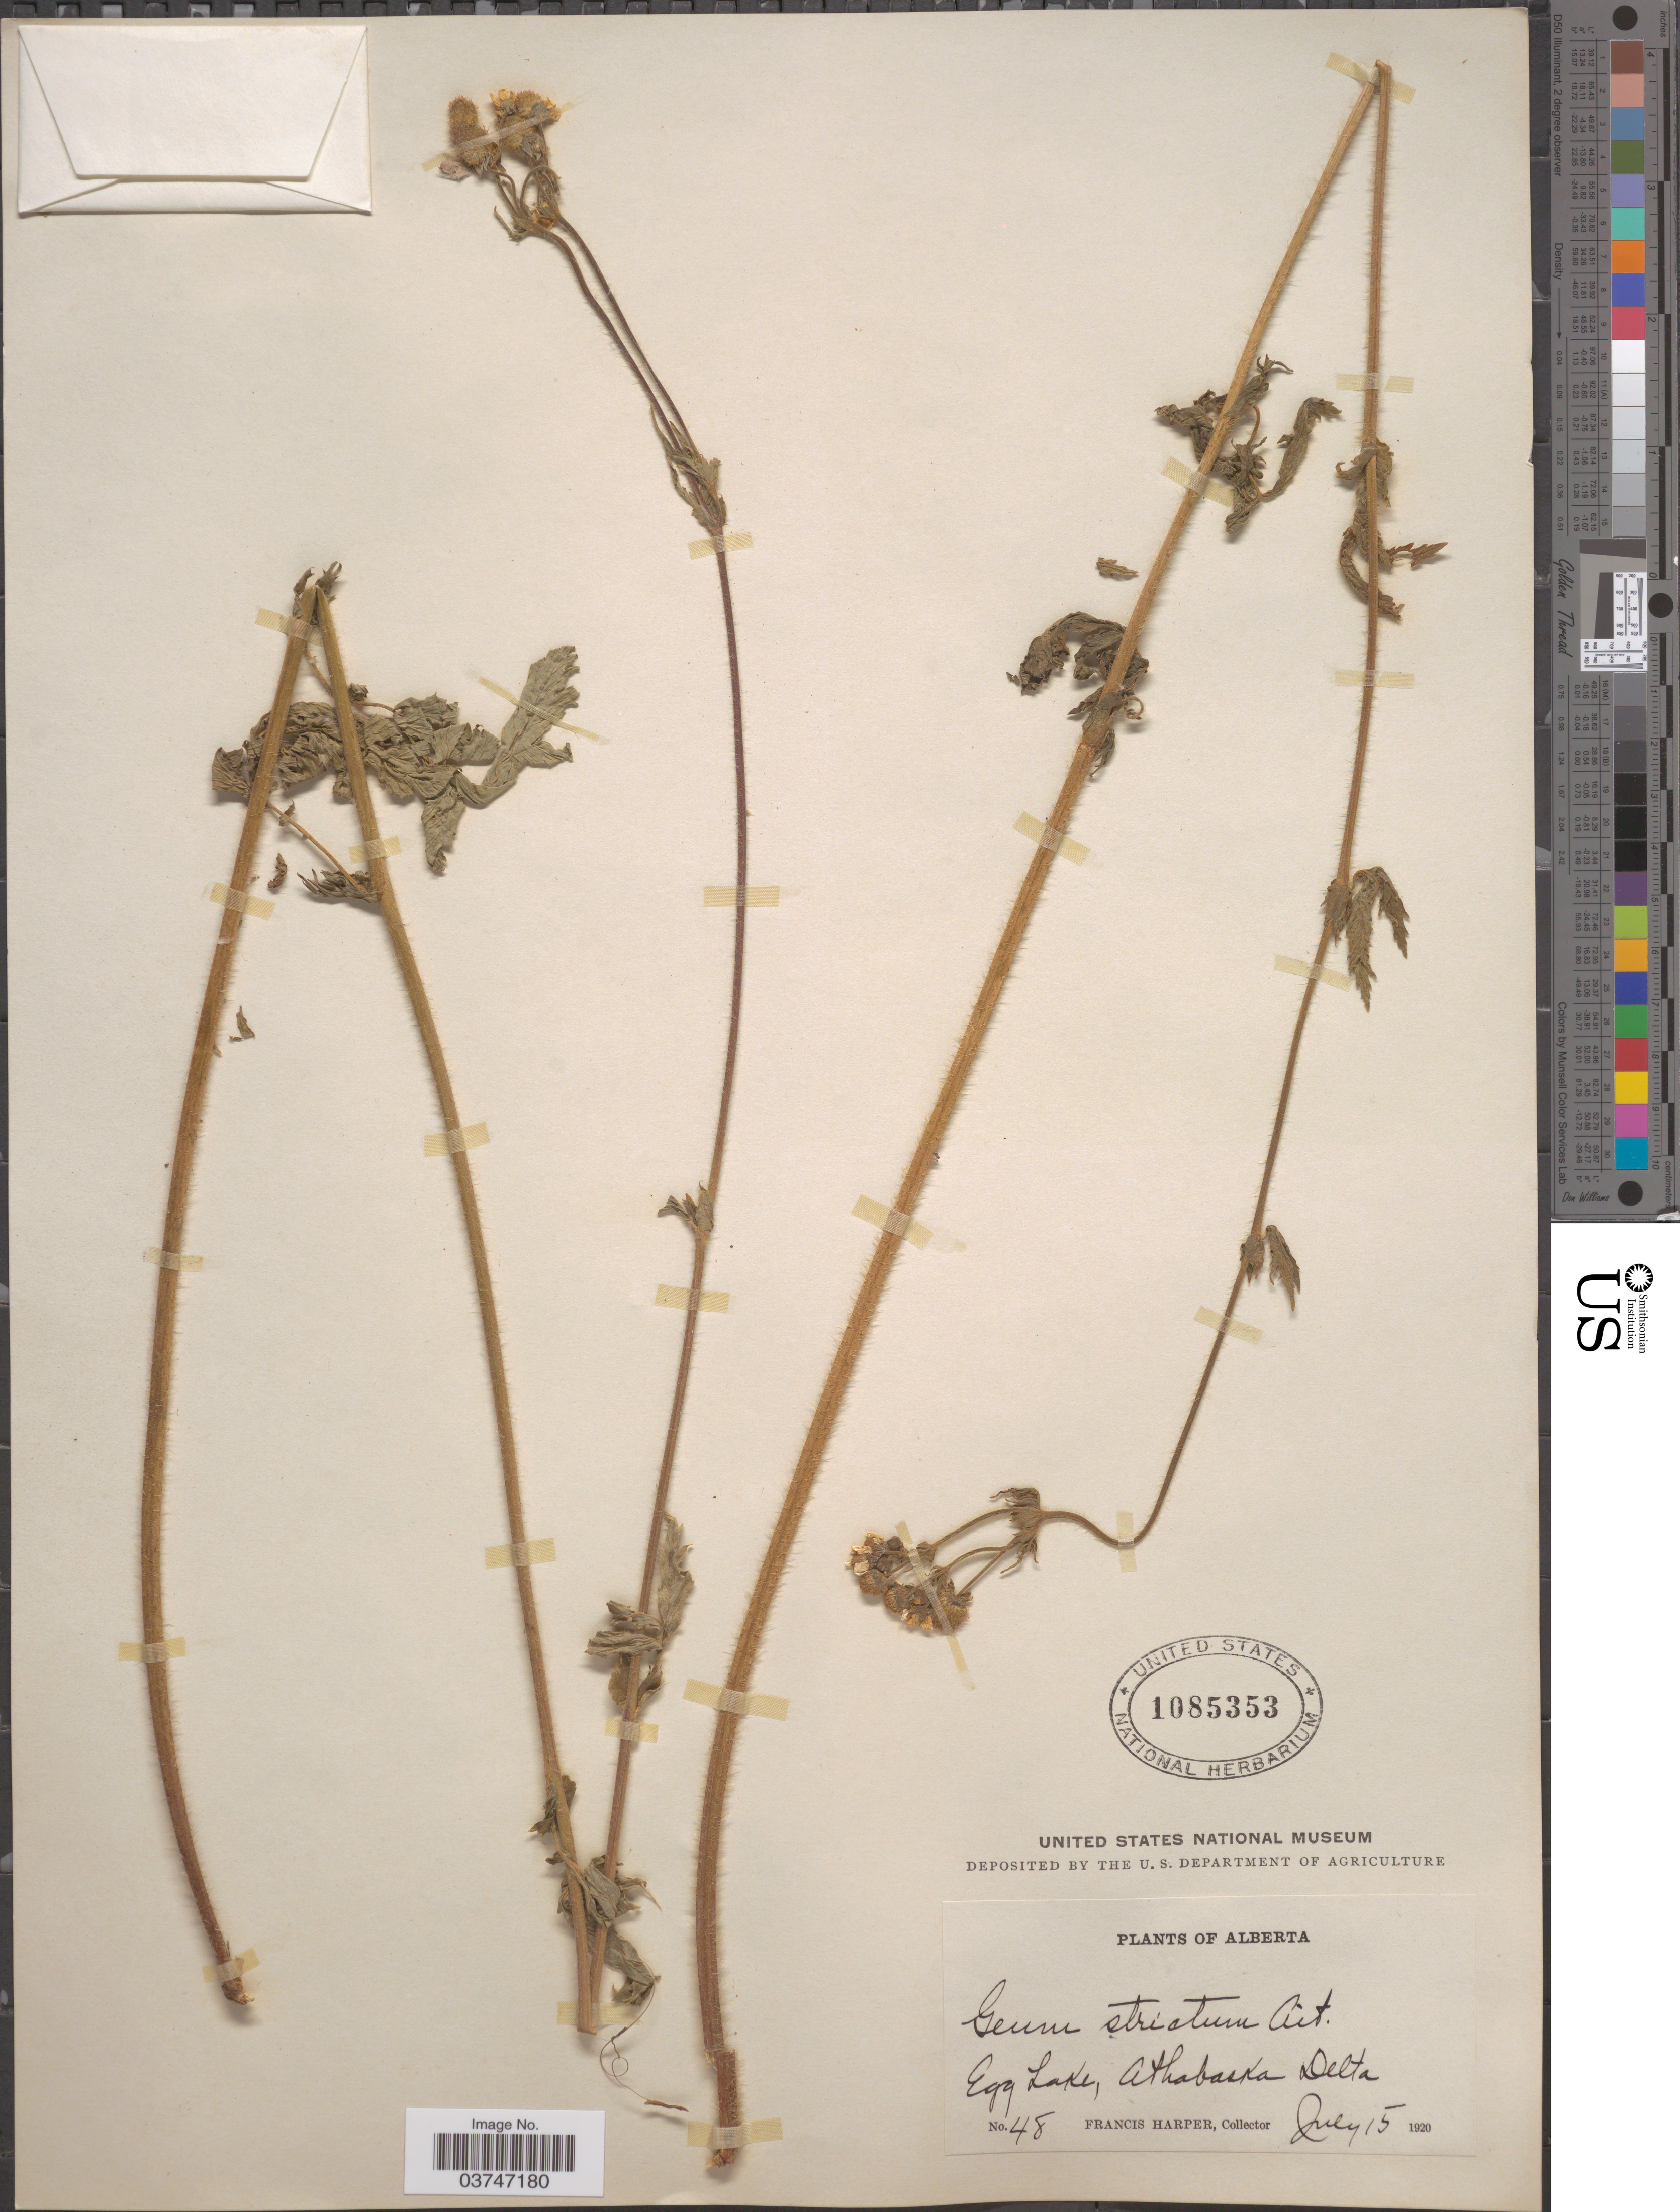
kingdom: Plantae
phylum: Tracheophyta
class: Magnoliopsida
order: Rosales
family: Rosaceae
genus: Geum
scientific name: Geum aleppicum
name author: Jacq.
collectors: F. Harper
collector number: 48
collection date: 1920-07-15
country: Canada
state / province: Alberta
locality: Egg Lake, Athabaska Delta.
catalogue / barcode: US 1085353